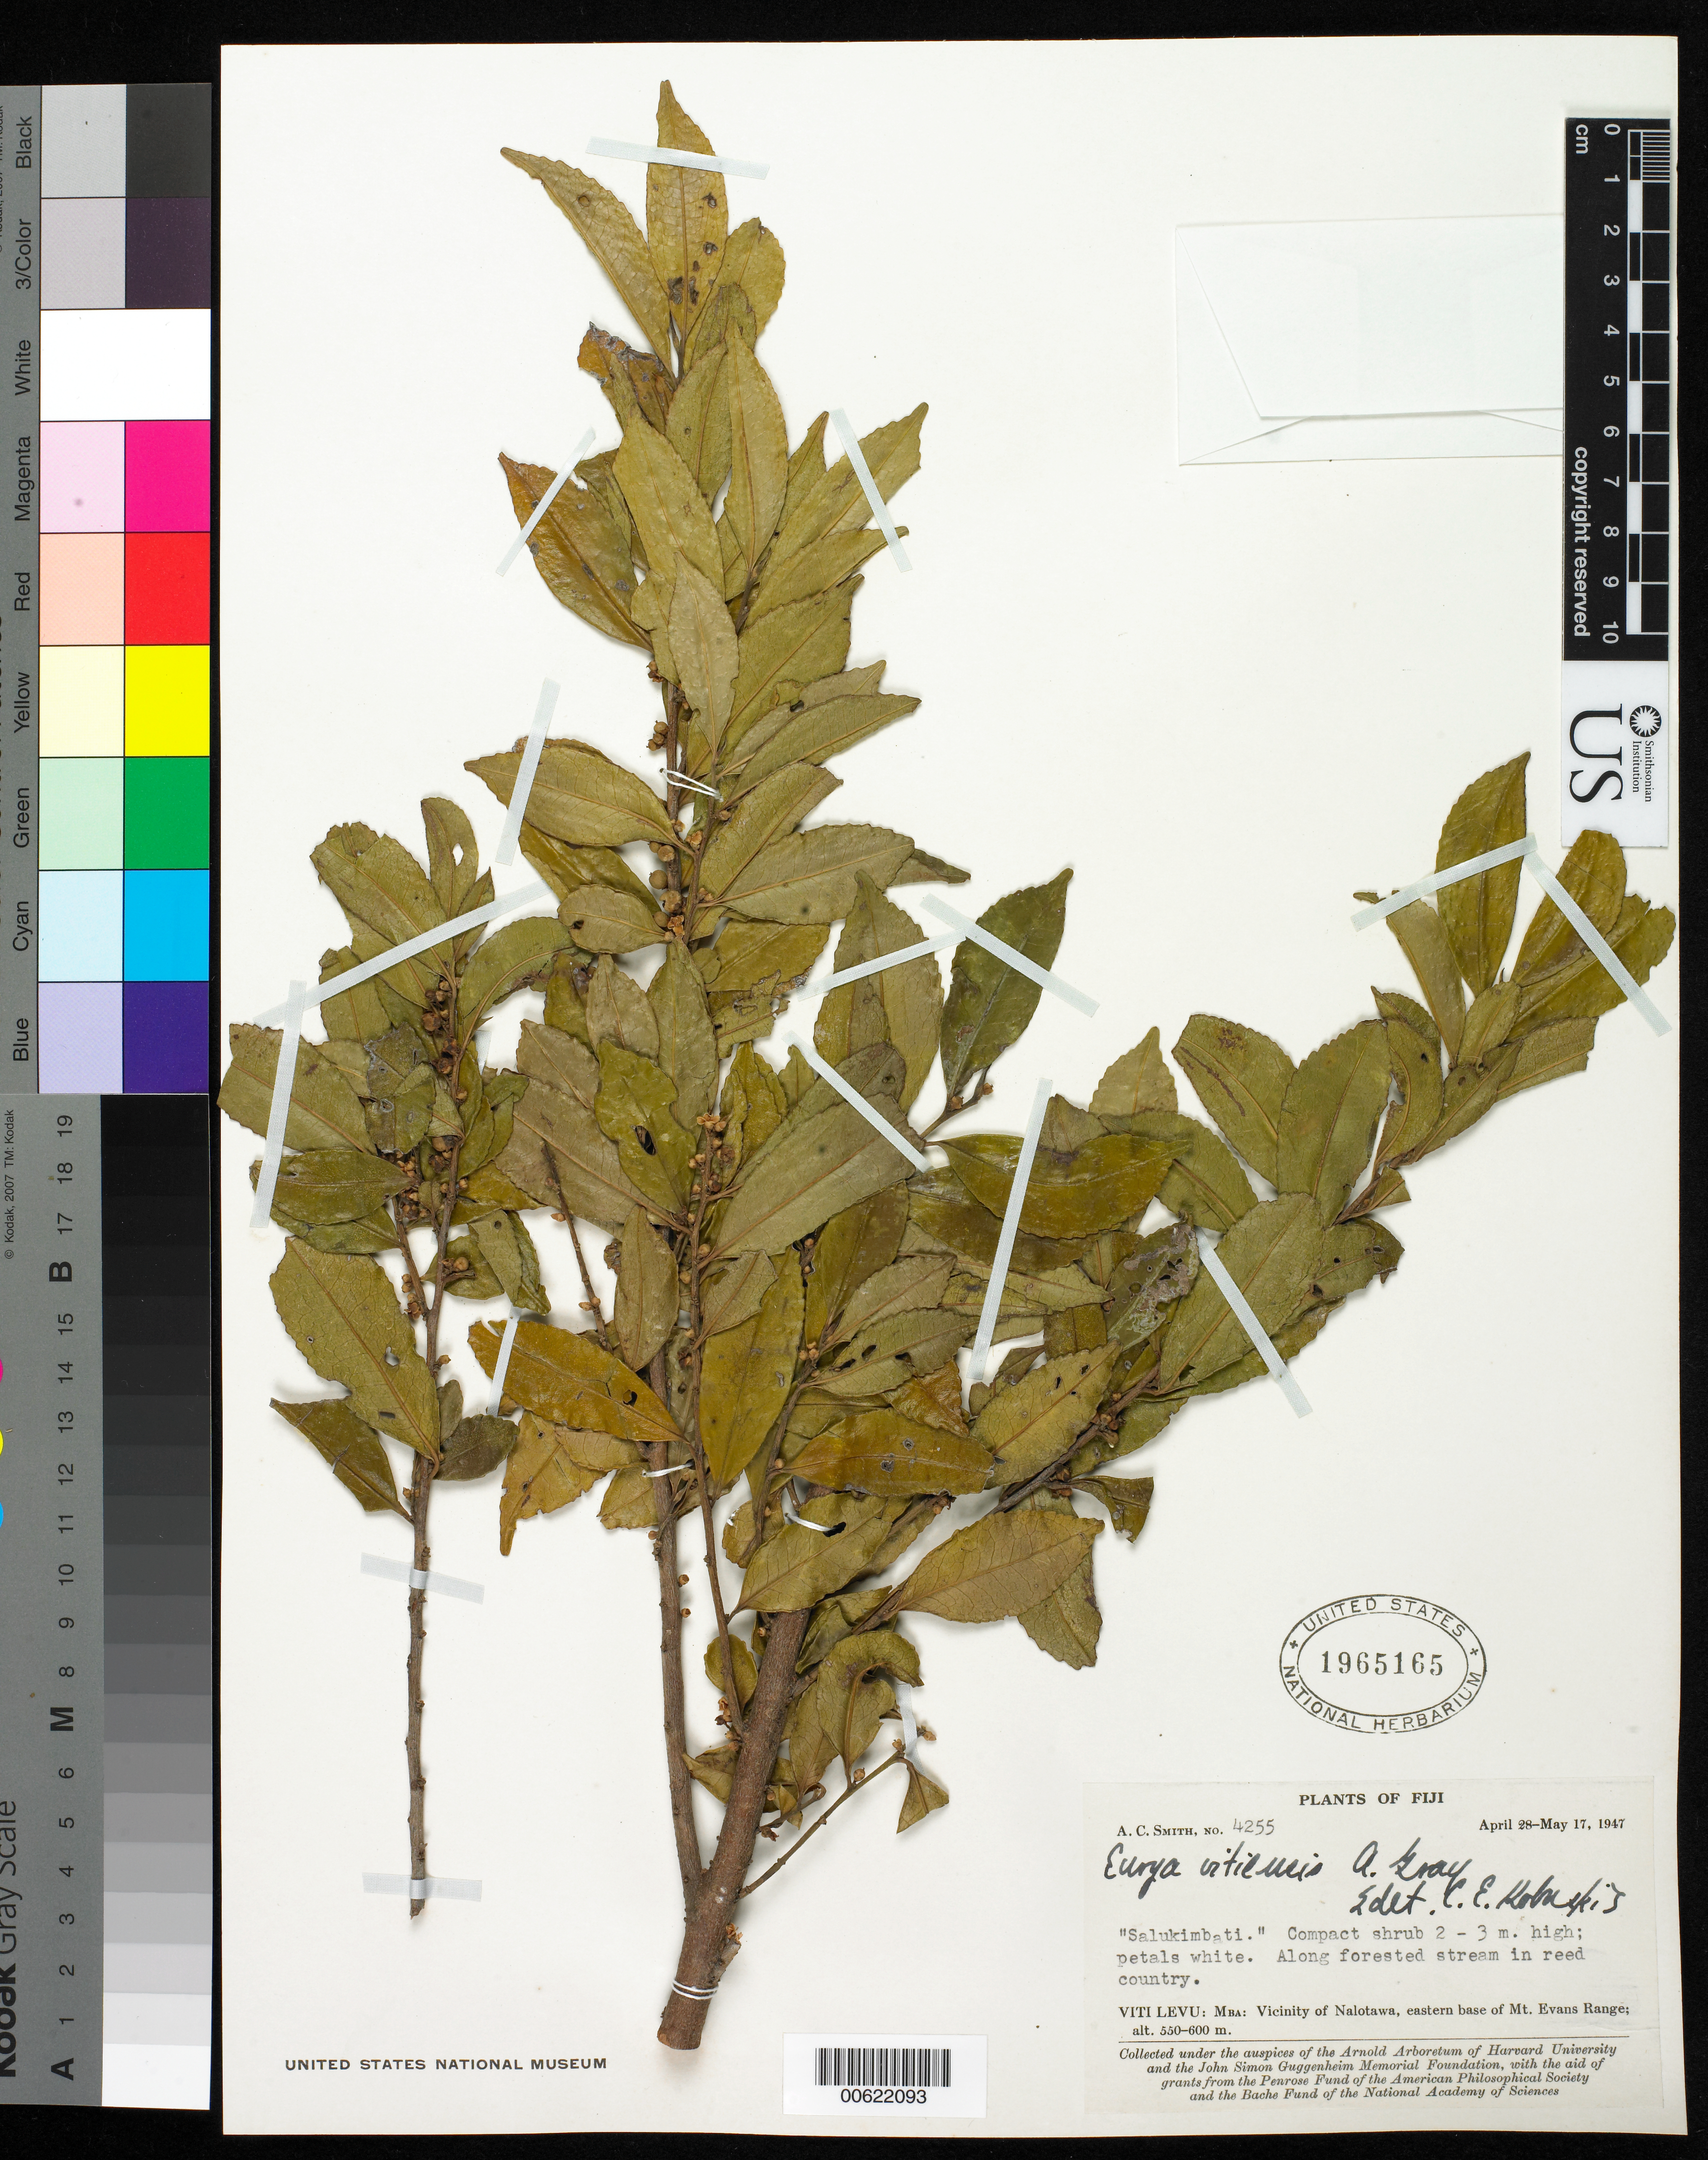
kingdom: Plantae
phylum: Tracheophyta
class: Magnoliopsida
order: Ericales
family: Pentaphylacaceae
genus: Eurya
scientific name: Eurya vitiensis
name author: A. Gray in Wilkes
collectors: A. C. Smith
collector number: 4255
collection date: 1947-04-28/1947-05-17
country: Fiji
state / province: Mba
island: Viti Levu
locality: Vicinity of Nalotawa, eastern base of Mt. Evans Range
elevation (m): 550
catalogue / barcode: US 1965165